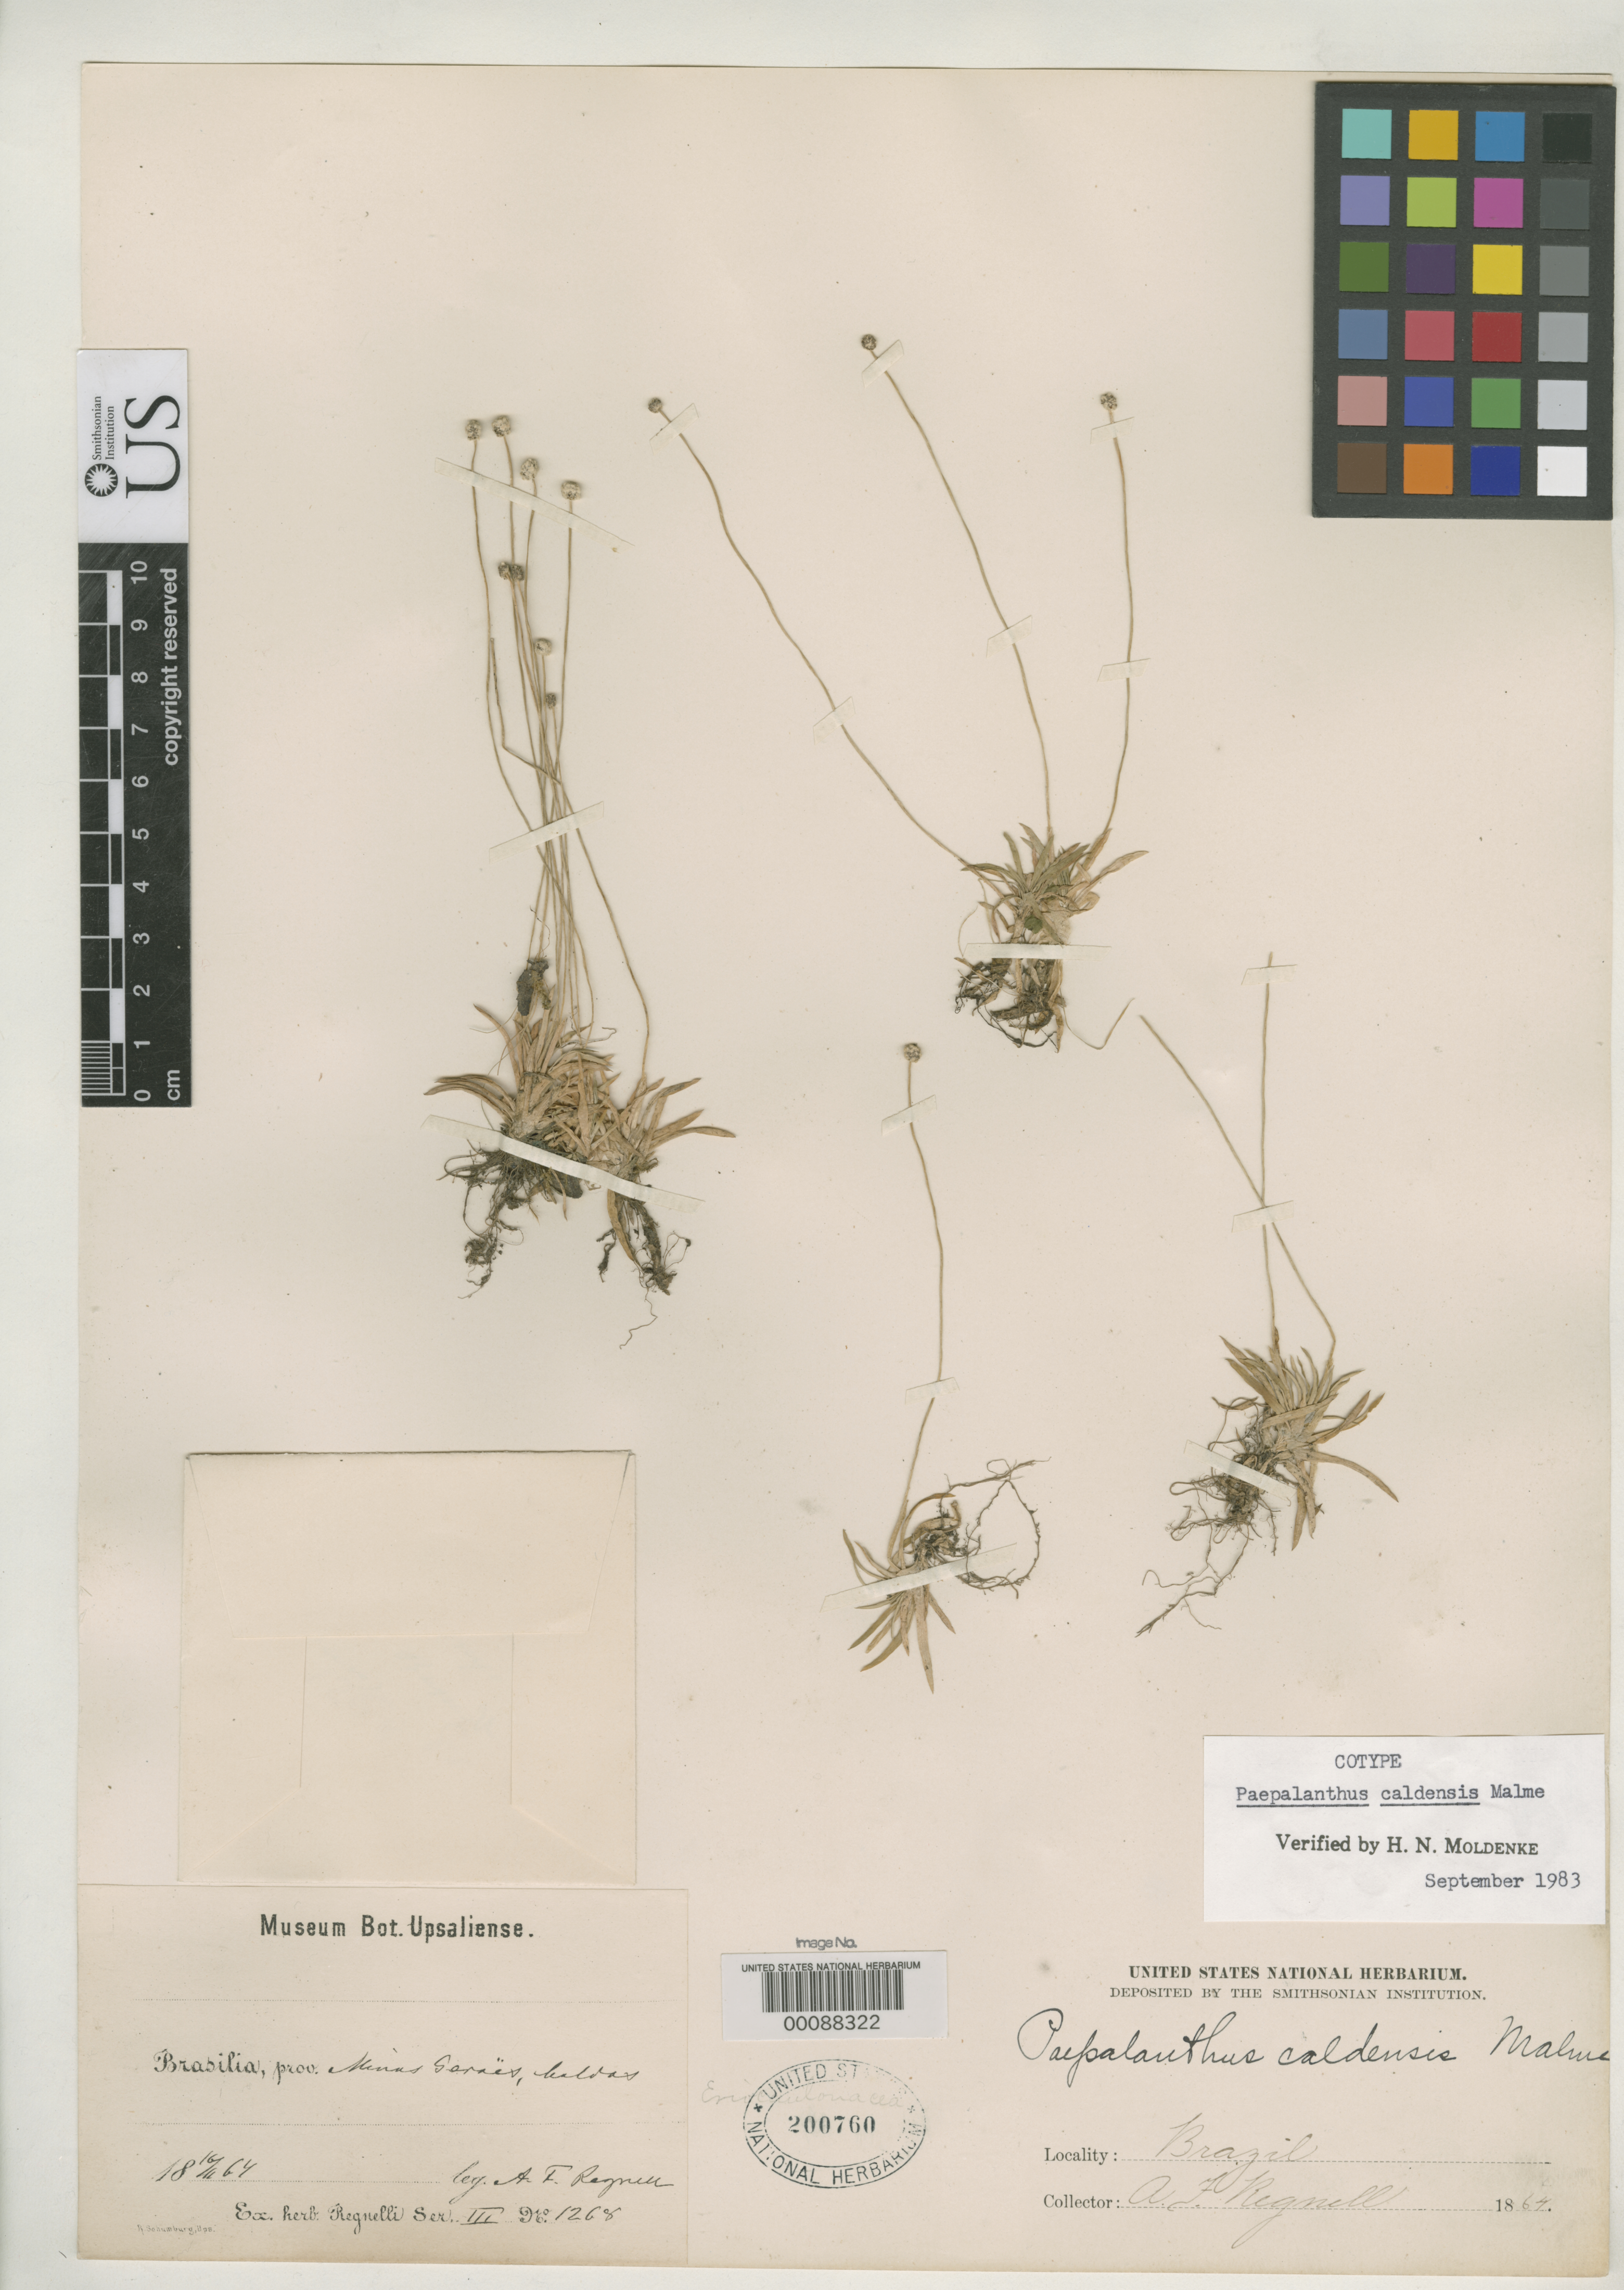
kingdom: Plantae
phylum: Tracheophyta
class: Liliopsida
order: Poales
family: Eriocaulaceae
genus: Paepalanthus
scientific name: Paepalanthus caldensis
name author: Malme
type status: Type Collection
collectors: A. F. Regnell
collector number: III 1268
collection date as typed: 16 Nov 1864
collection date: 1864-11-16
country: Brazil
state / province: Minas Gerais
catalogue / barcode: US 200760